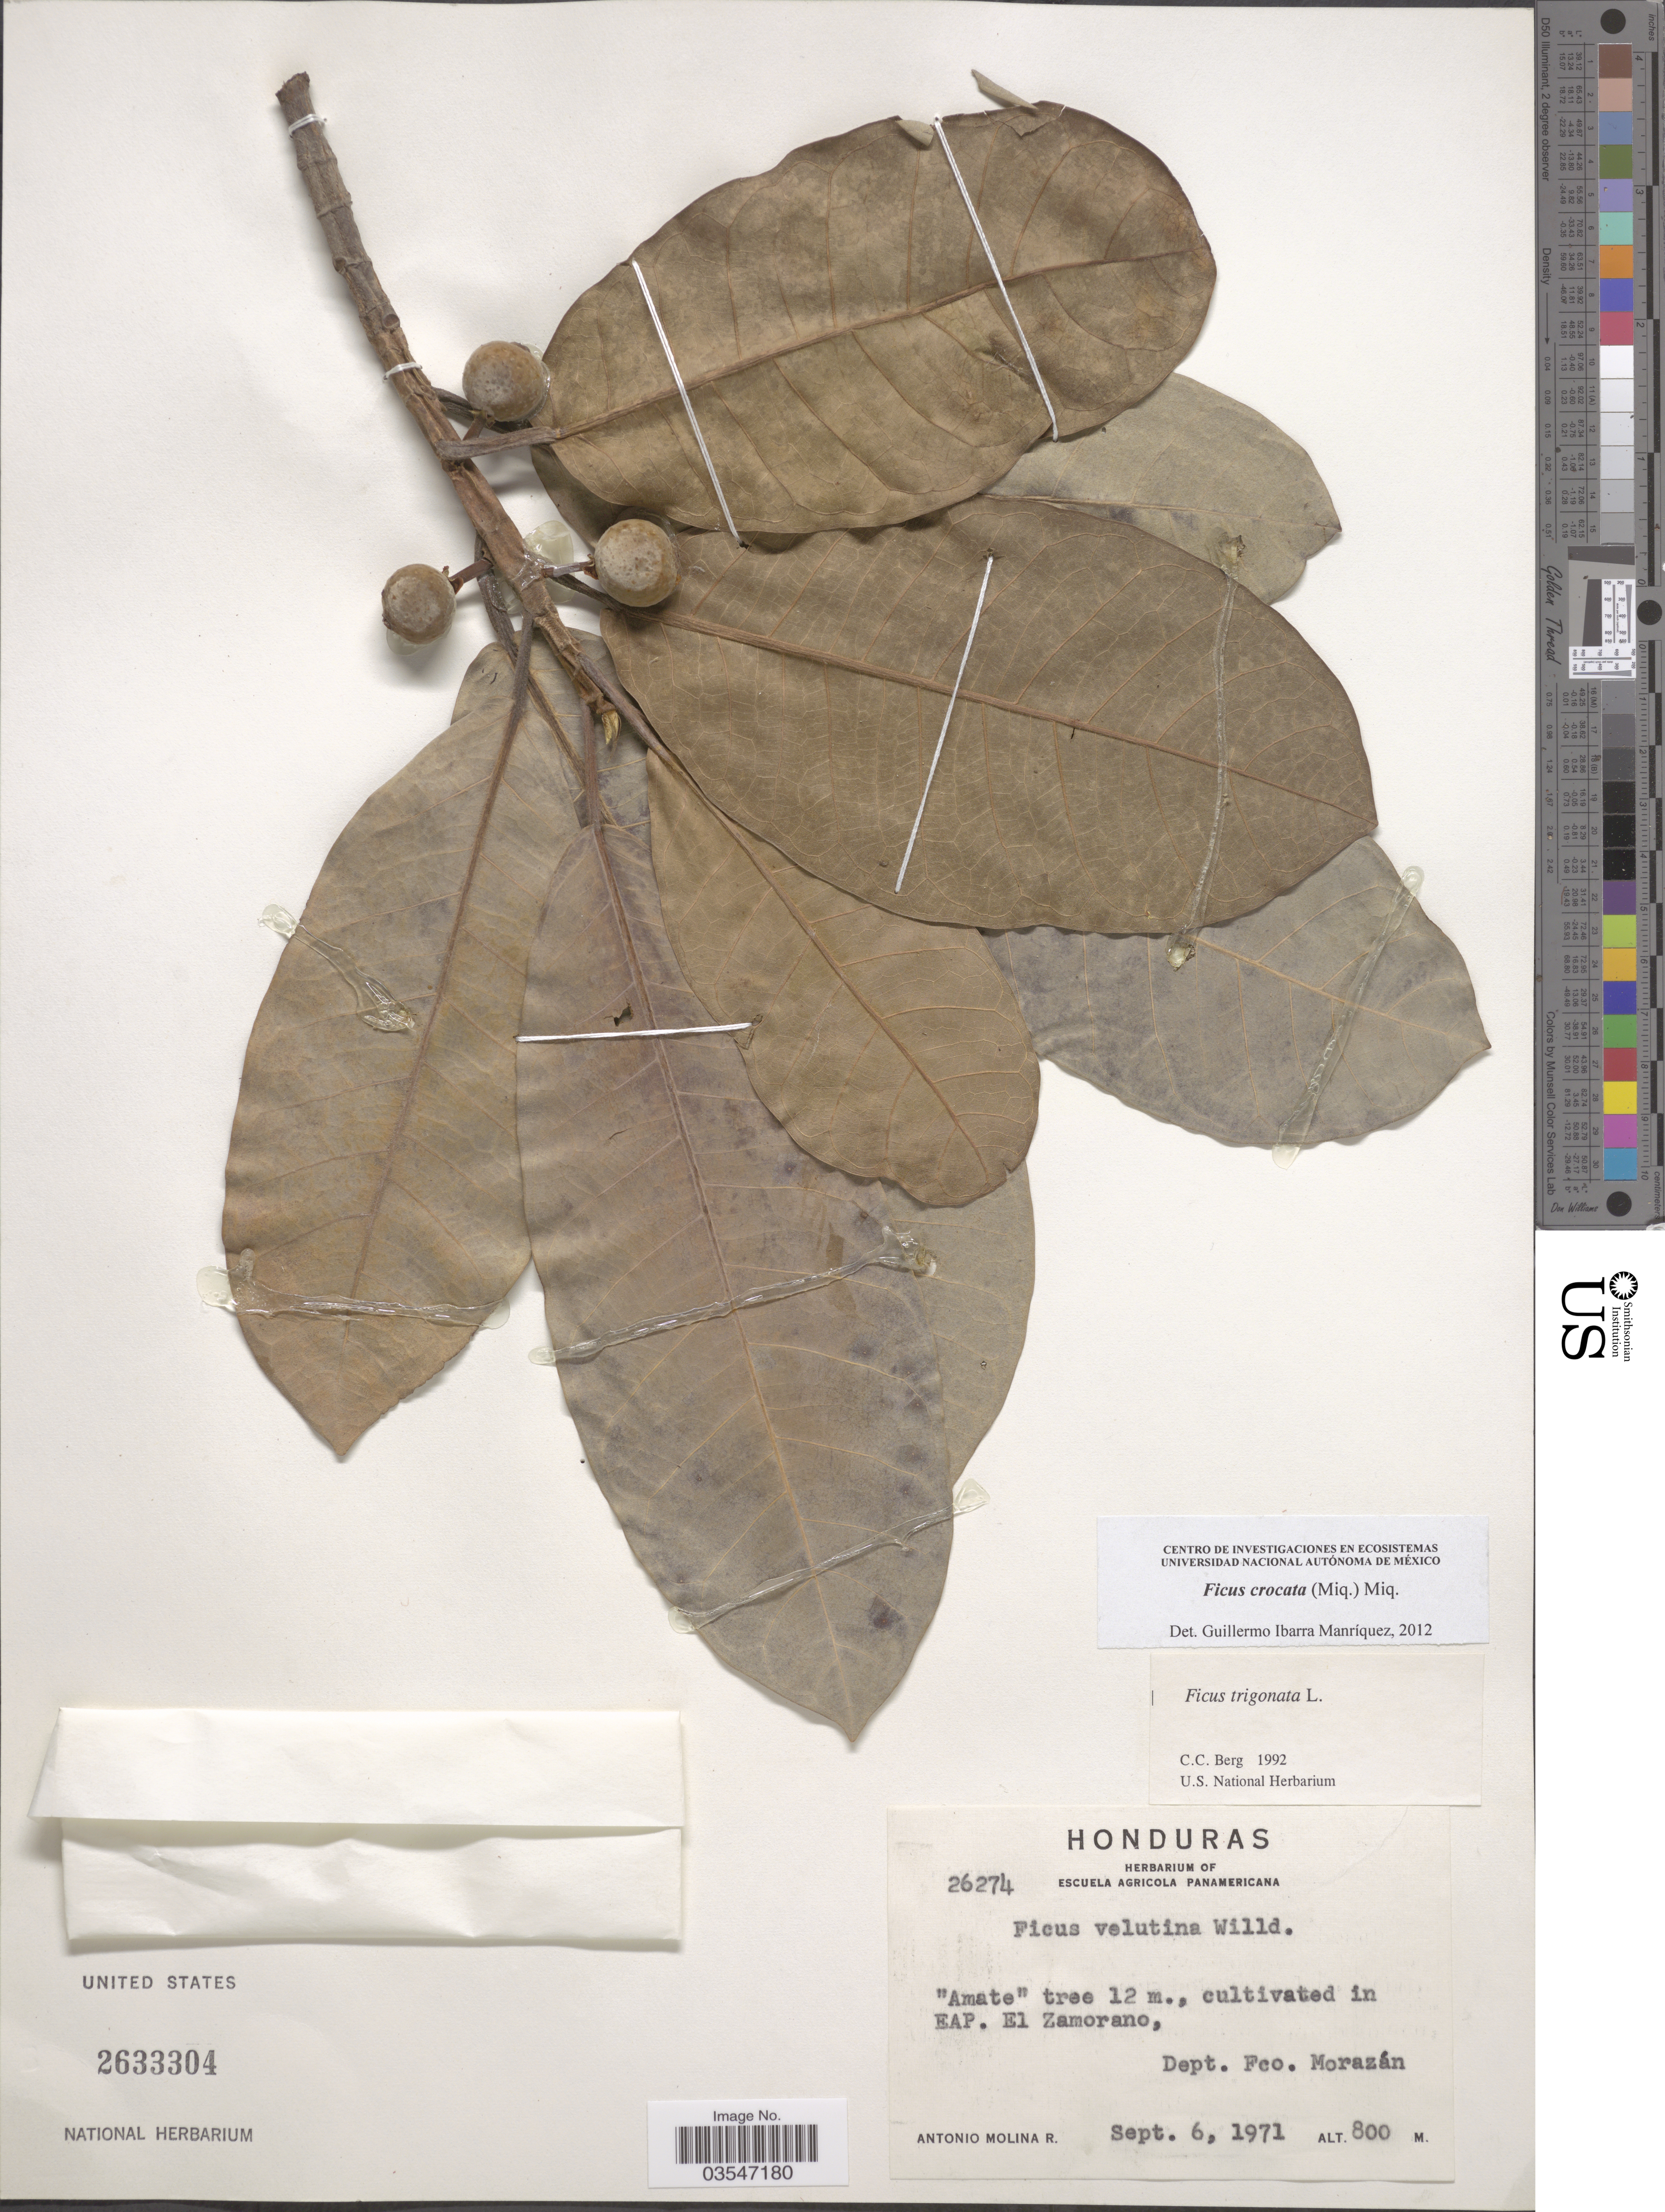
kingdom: Plantae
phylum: Tracheophyta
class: Magnoliopsida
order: Rosales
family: Moraceae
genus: Ficus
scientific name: Ficus crocata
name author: (Miq.) Miq.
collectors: A. Molina R.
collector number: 26274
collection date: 1971-09-06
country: Honduras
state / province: Fco. Morazán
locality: EAP. El Zamorano, Dept. Fco. Morazán.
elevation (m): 800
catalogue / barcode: US 2633304